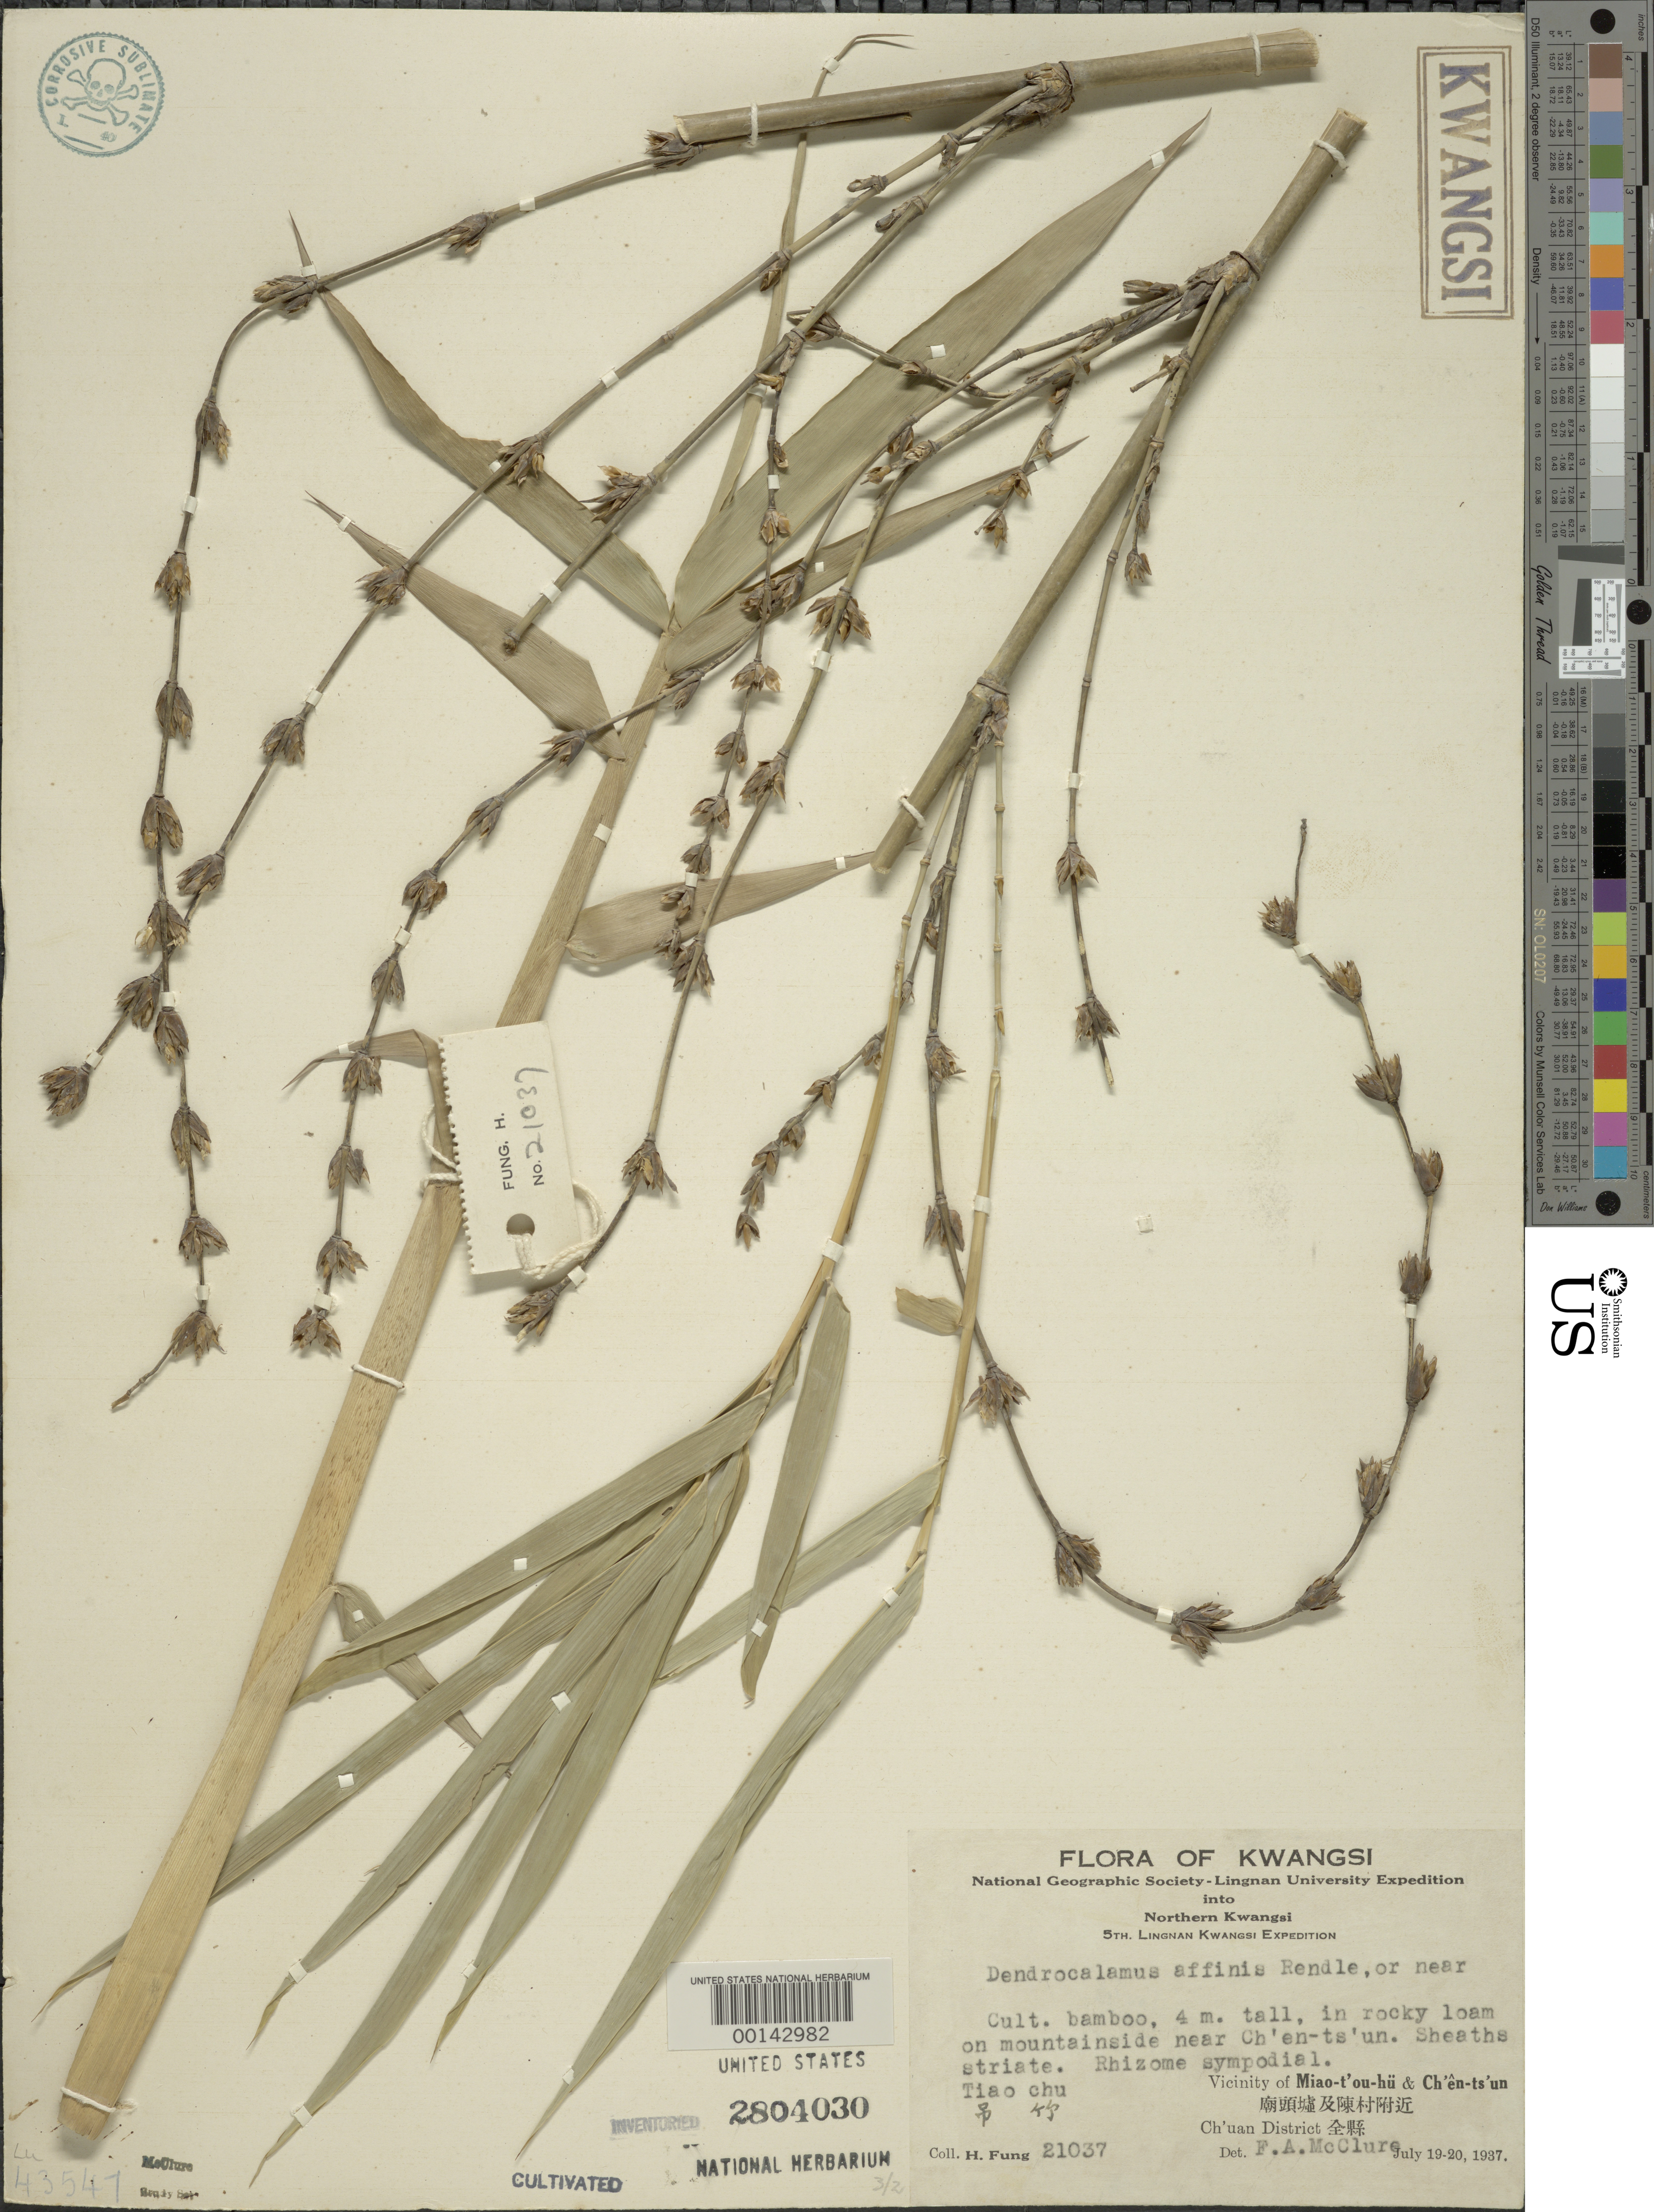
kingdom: Plantae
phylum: Tracheophyta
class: Liliopsida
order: Poales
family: Poaceae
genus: Sinocalamus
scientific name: Sinocalamus sp.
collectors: H. L. Fung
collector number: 21037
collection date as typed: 19 Jul 1937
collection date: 1937-07-19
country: China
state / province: Jiangxi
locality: Ch'uan, miao-t'ou-hu/ch'en-ts'un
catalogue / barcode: US 2804030